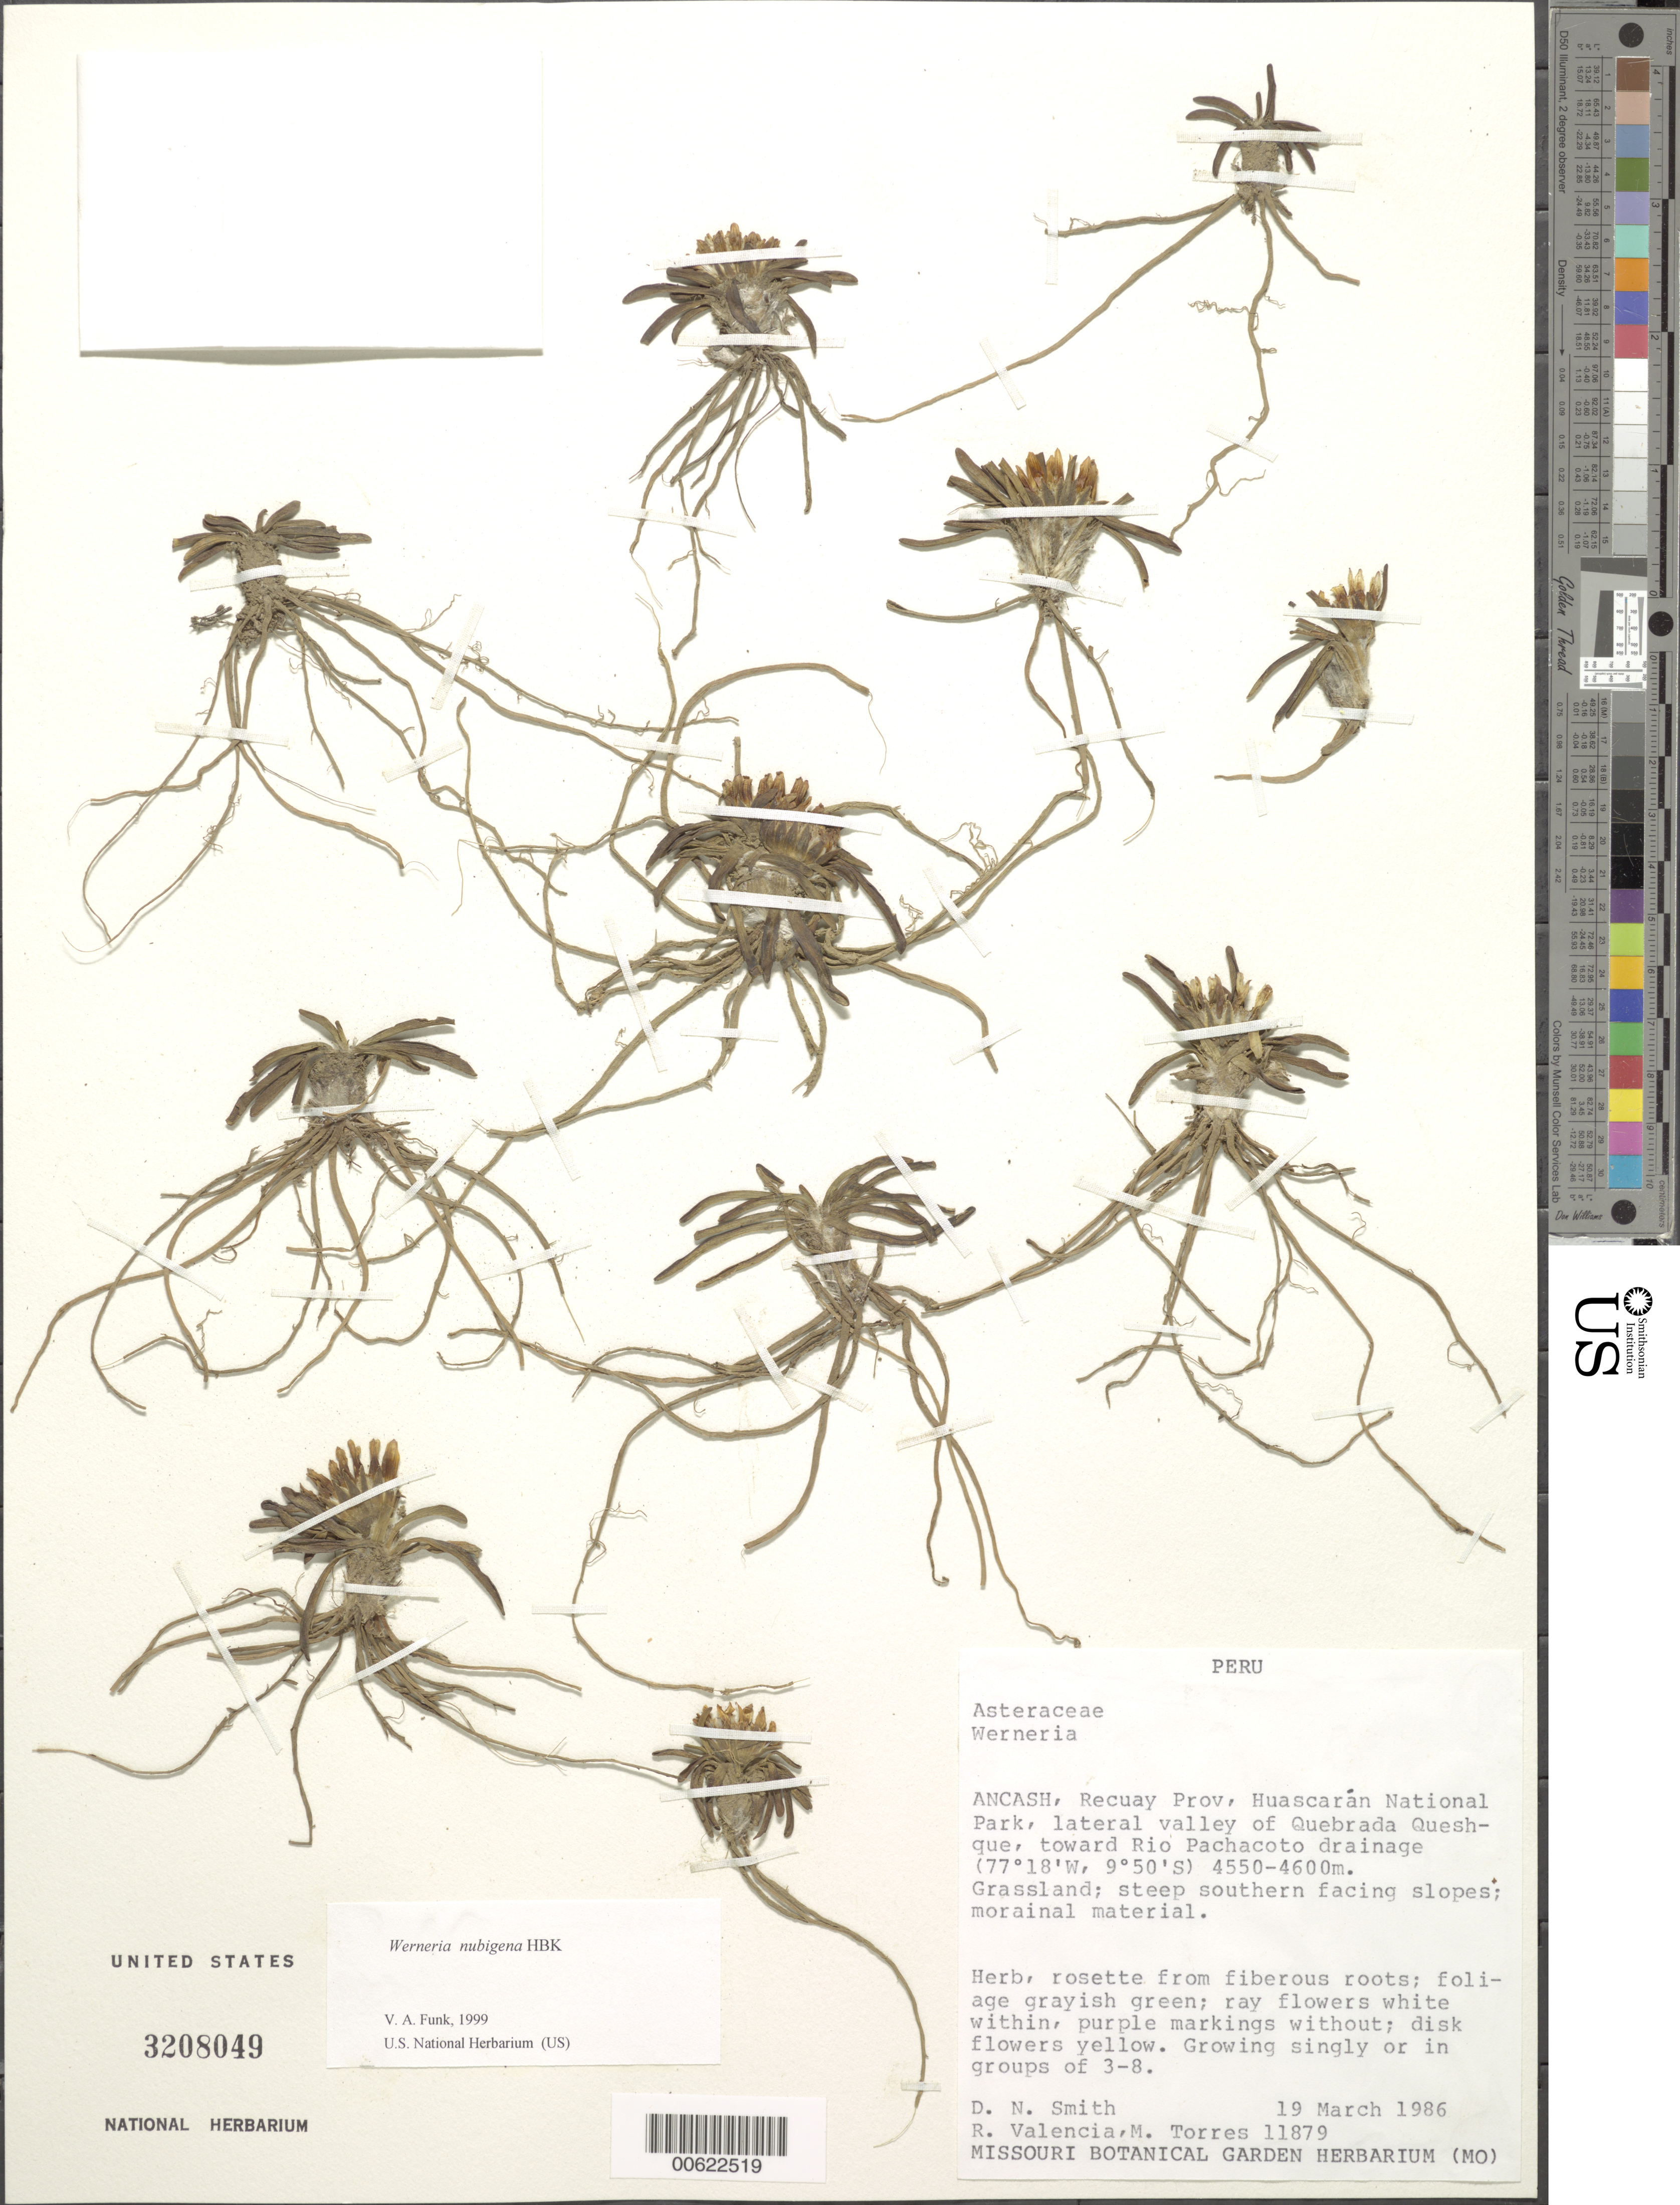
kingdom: Plantae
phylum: Tracheophyta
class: Magnoliopsida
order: Asterales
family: Asteraceae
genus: Werneria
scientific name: Werneria nubigena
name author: Kunth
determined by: Funk, Vicki A., (BOT), Smithsonian Institution - National Museum of Natural History (UNITED STATES)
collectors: D. Smith & R. Valencia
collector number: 11879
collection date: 1986-03-19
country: Peru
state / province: Ancash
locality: Recuay, Huascaran National Park, lateral valley of Quebrada Queshque, toward Rio Pachacoto drainage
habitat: Grassland; steep southern facing slopes; morainal material,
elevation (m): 4550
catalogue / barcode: US 3208049